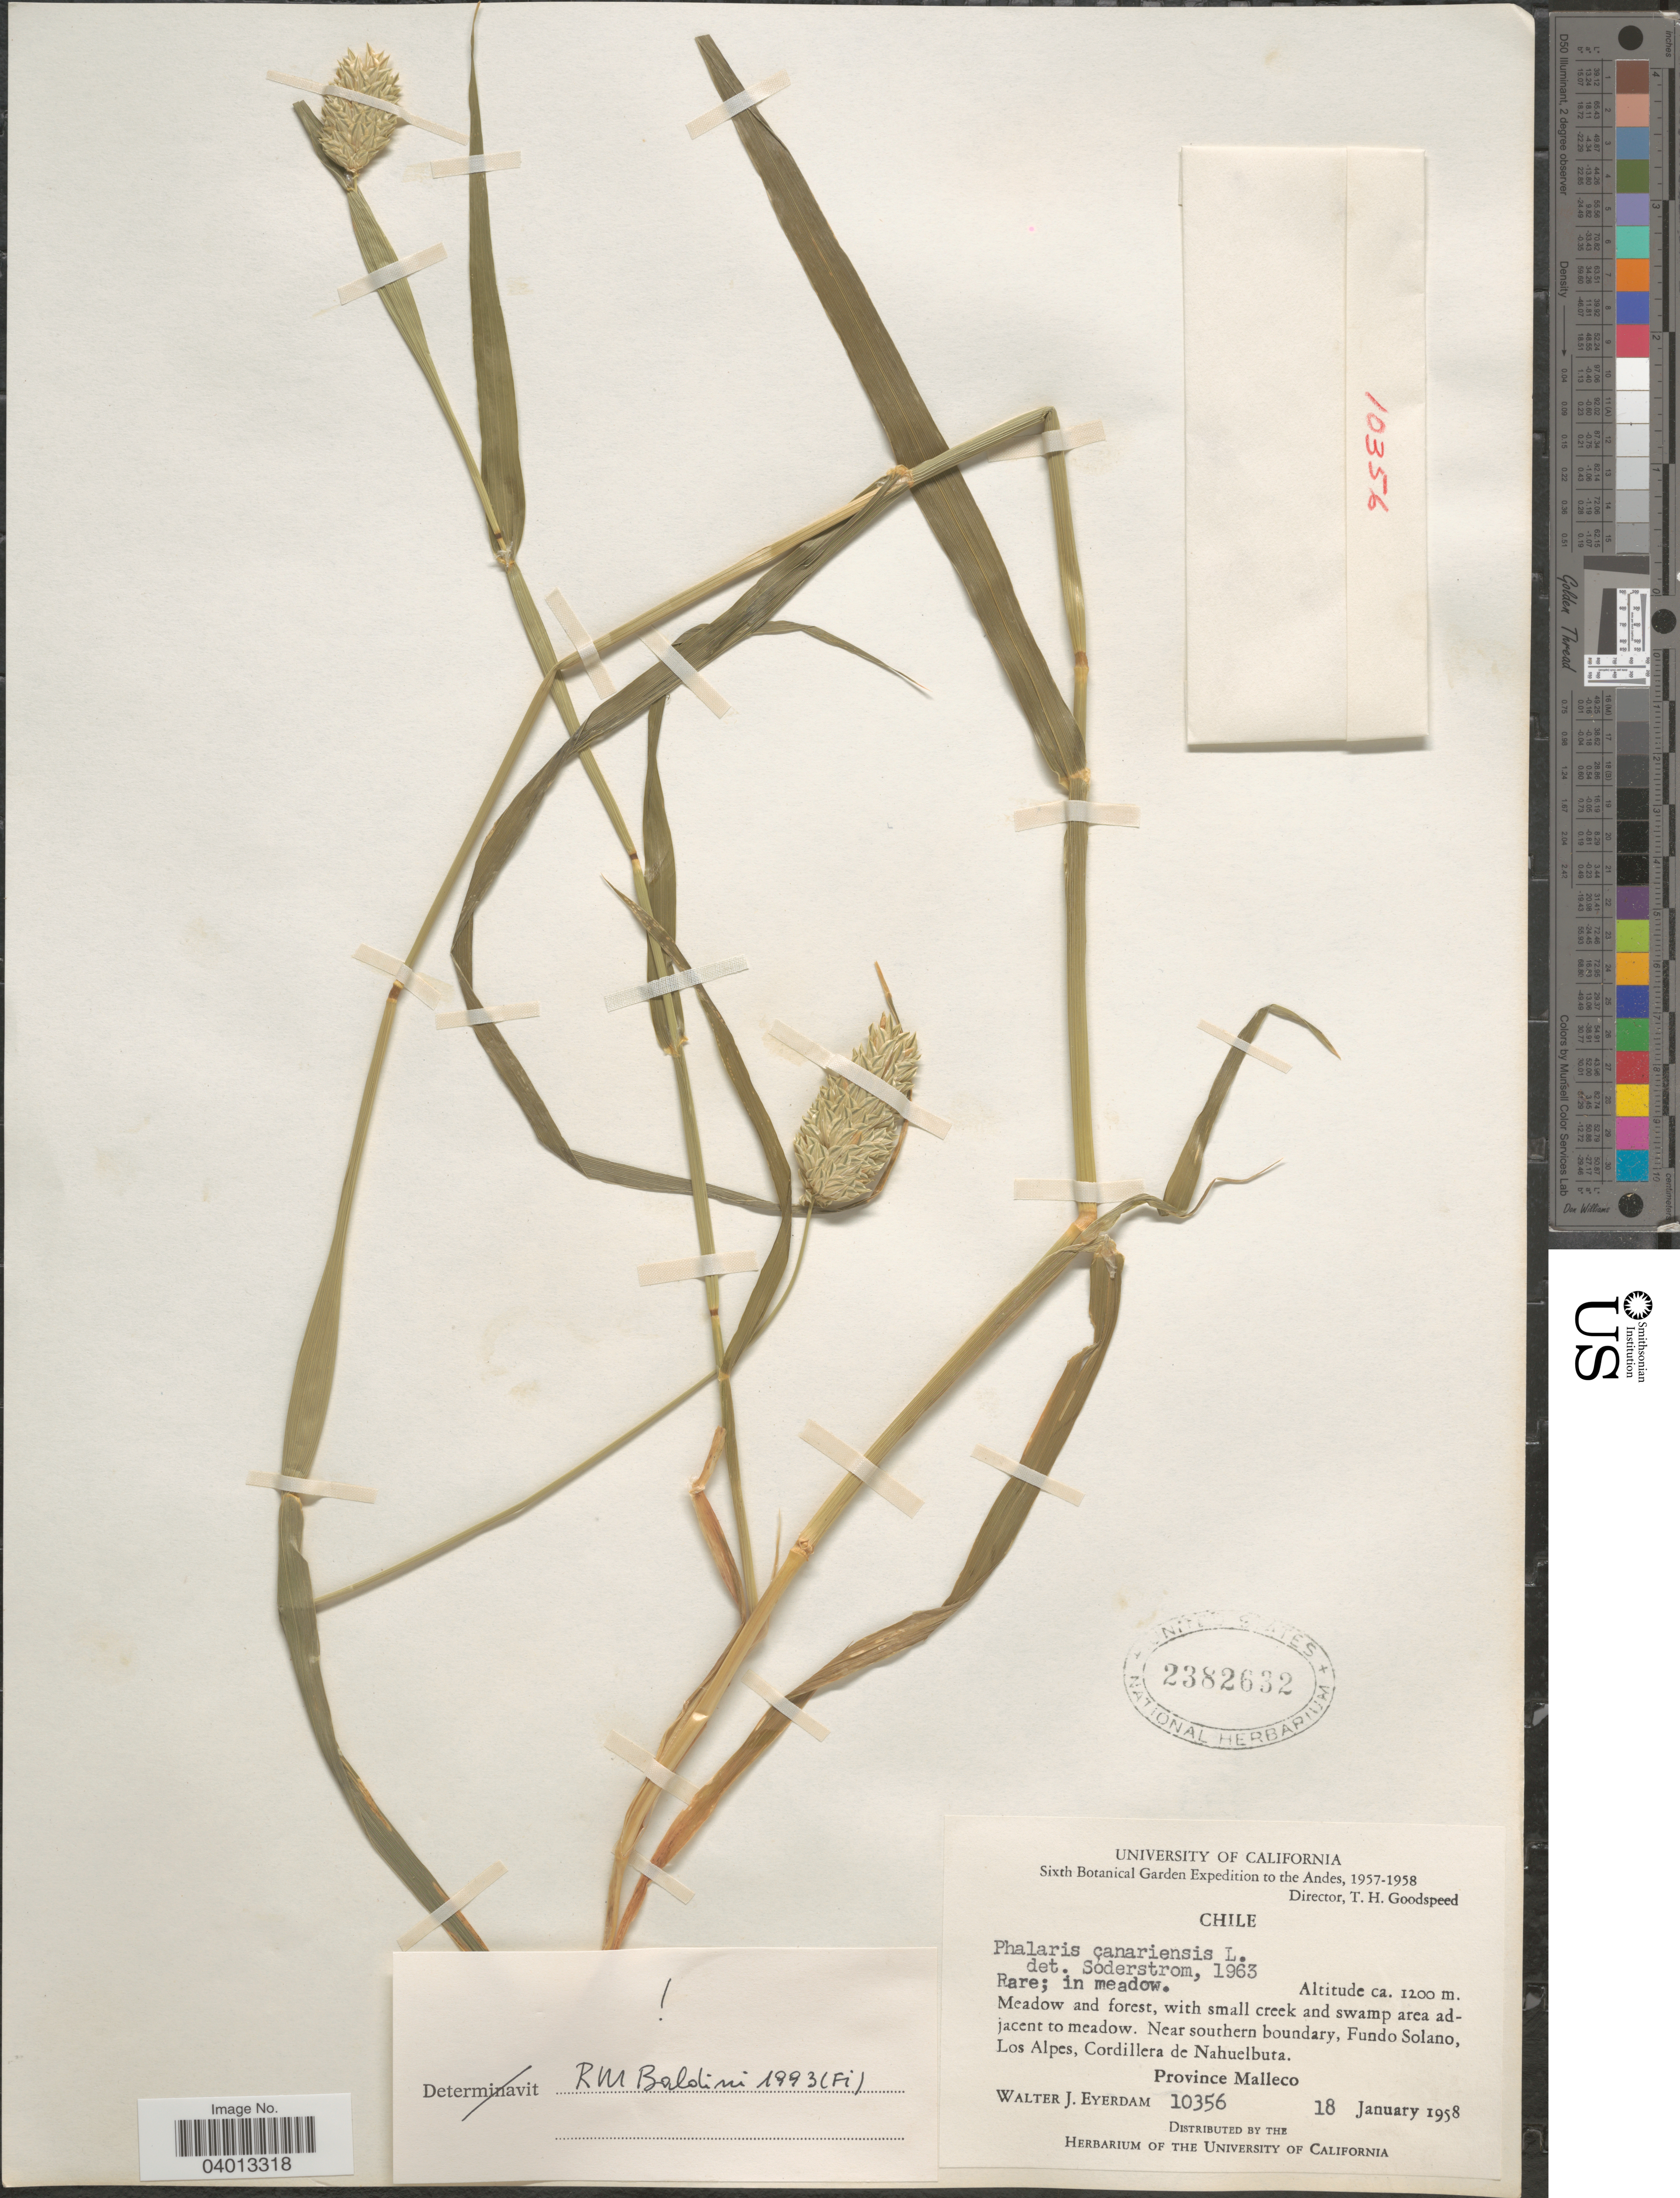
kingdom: Plantae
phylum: Tracheophyta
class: Liliopsida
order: Poales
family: Poaceae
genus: Phalaris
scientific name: Phalaris canariensis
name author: L.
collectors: W. J. Eyerdam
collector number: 10356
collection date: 1958-01-18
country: Chile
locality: The Andes. Near southern boundary, Fundo Solano, Los Alpes, Cordillera de Nahuelbuta. Province Malleco.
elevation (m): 1200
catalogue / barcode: US 2382632